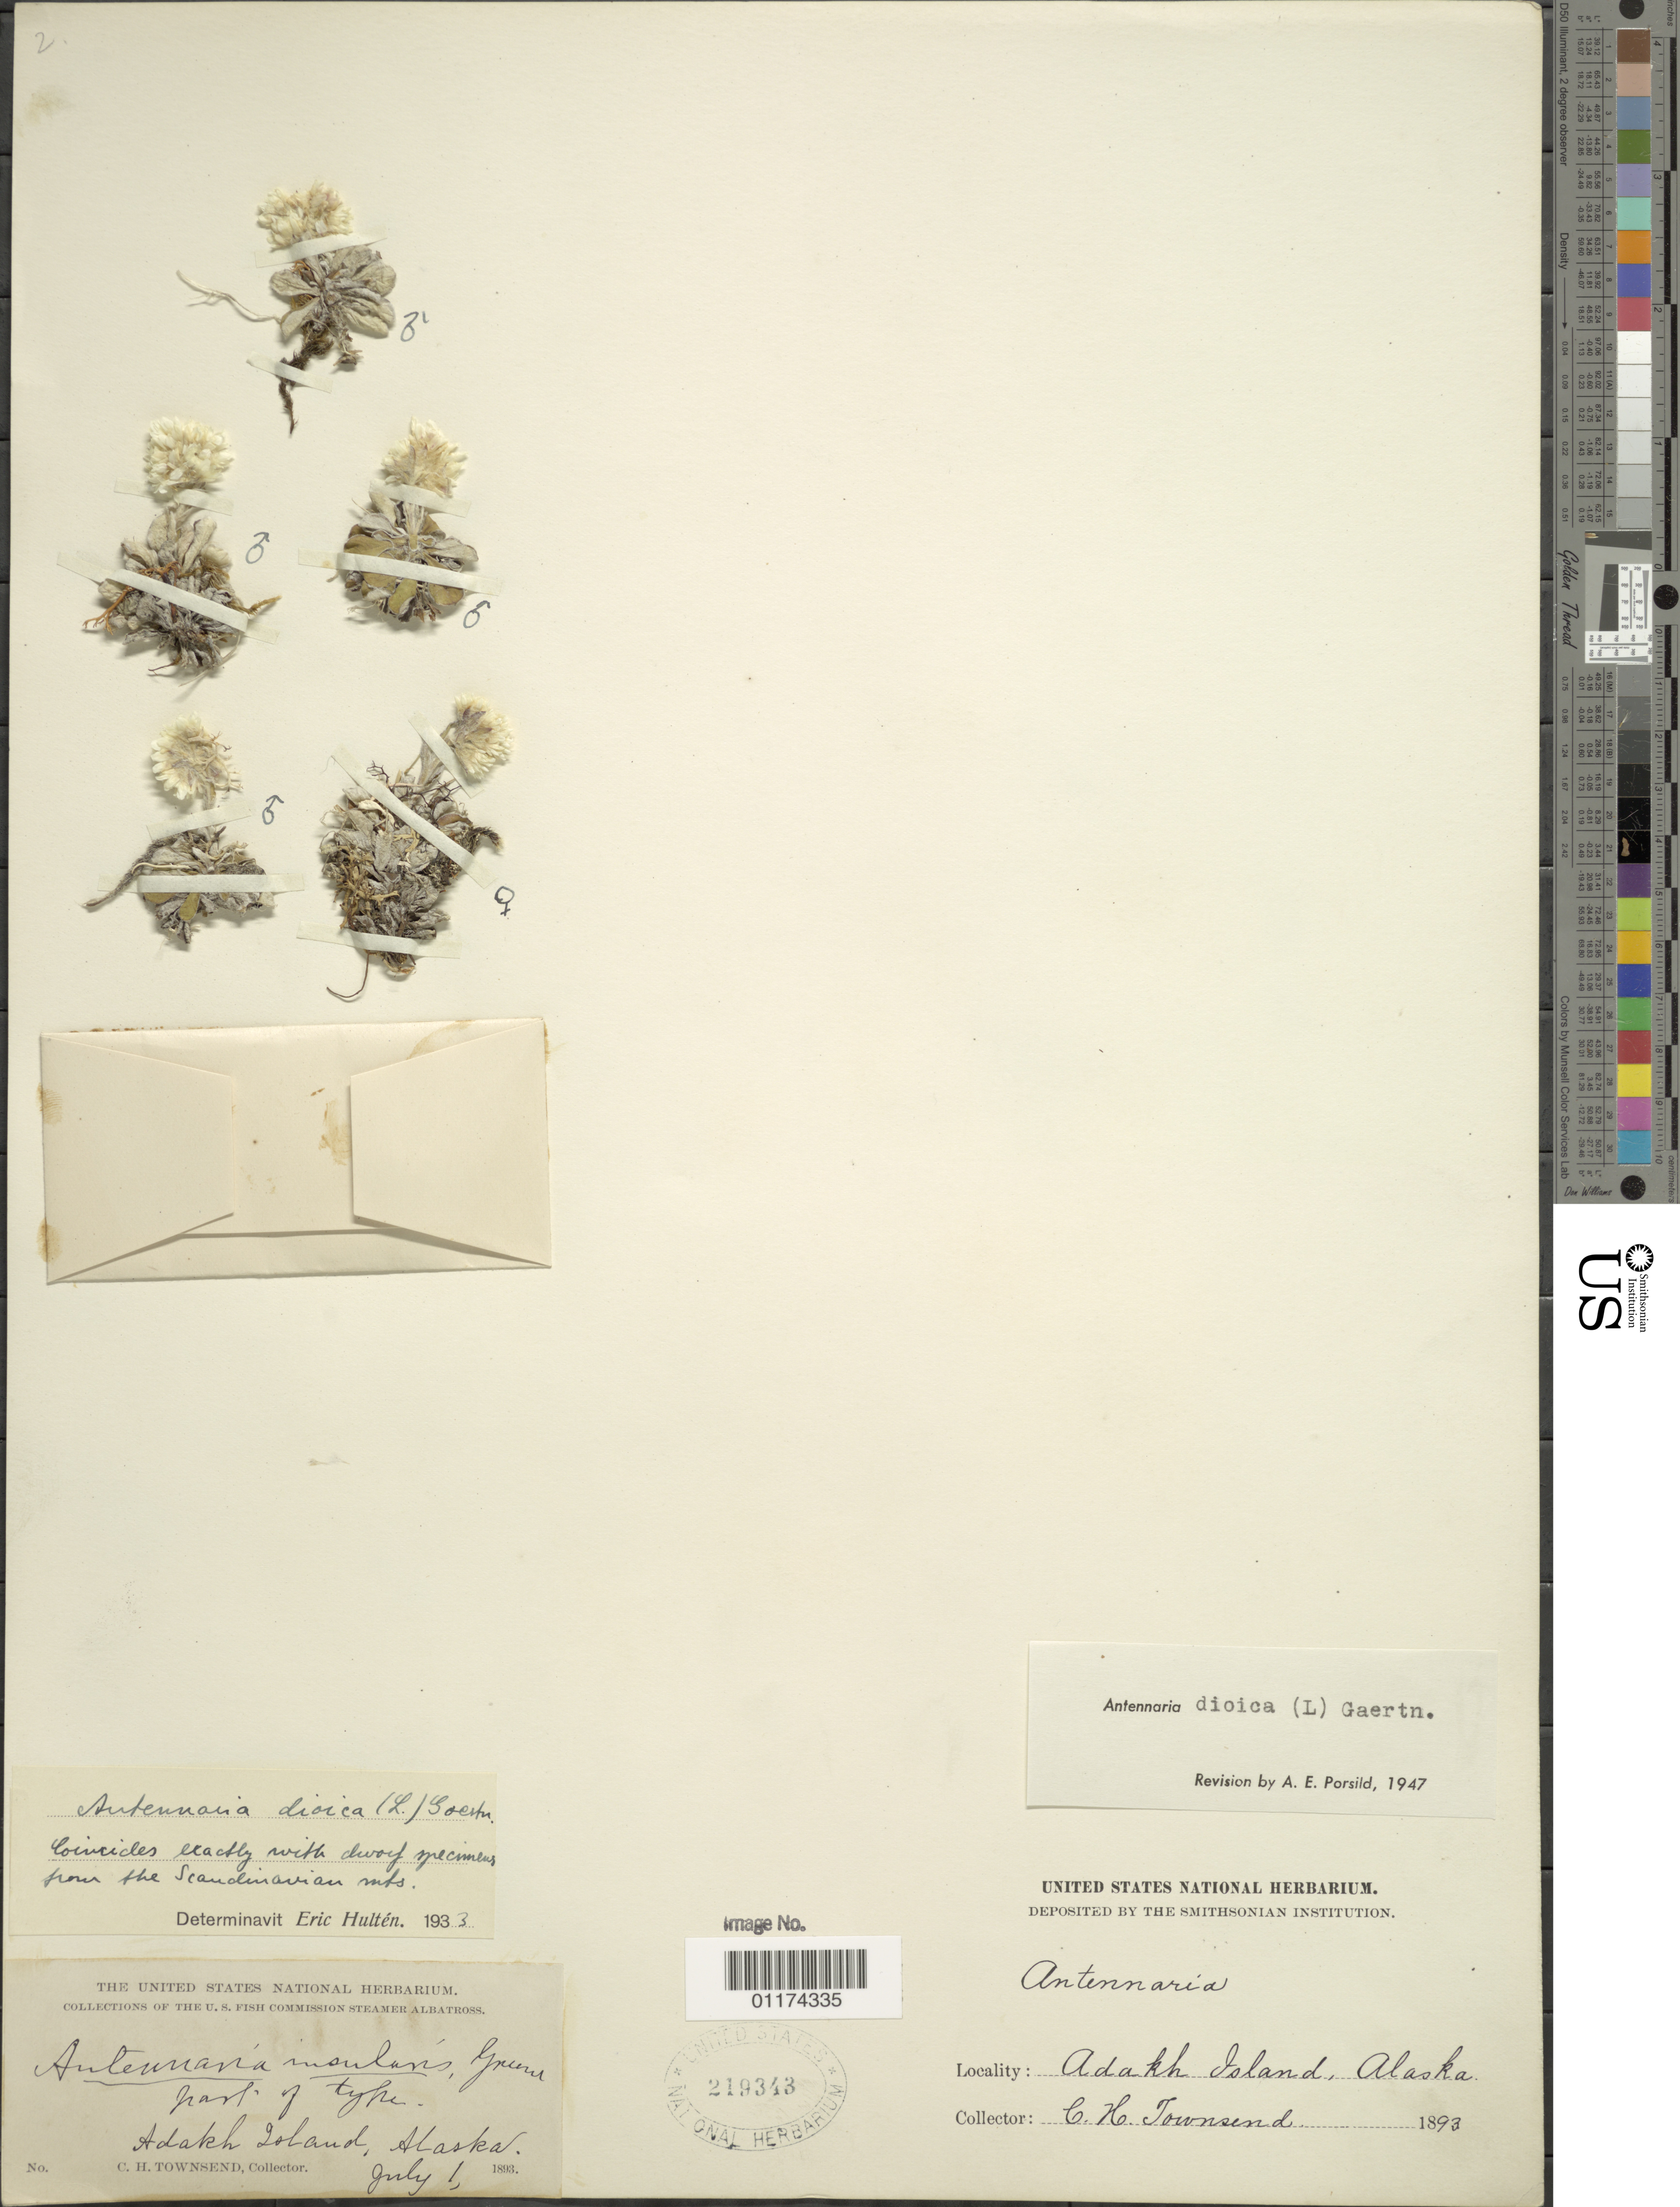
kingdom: Plantae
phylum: Tracheophyta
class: Magnoliopsida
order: Asterales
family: Asteraceae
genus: Antennaria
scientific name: Antennaria dioica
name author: (L.) Gaertn.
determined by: Porsild, A. E.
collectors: C. H. Townsend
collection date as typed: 01 Jul 1893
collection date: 1893-07-01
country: United States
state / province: Alaska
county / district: Aleutians West Census Area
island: Adak Island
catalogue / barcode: US 219343